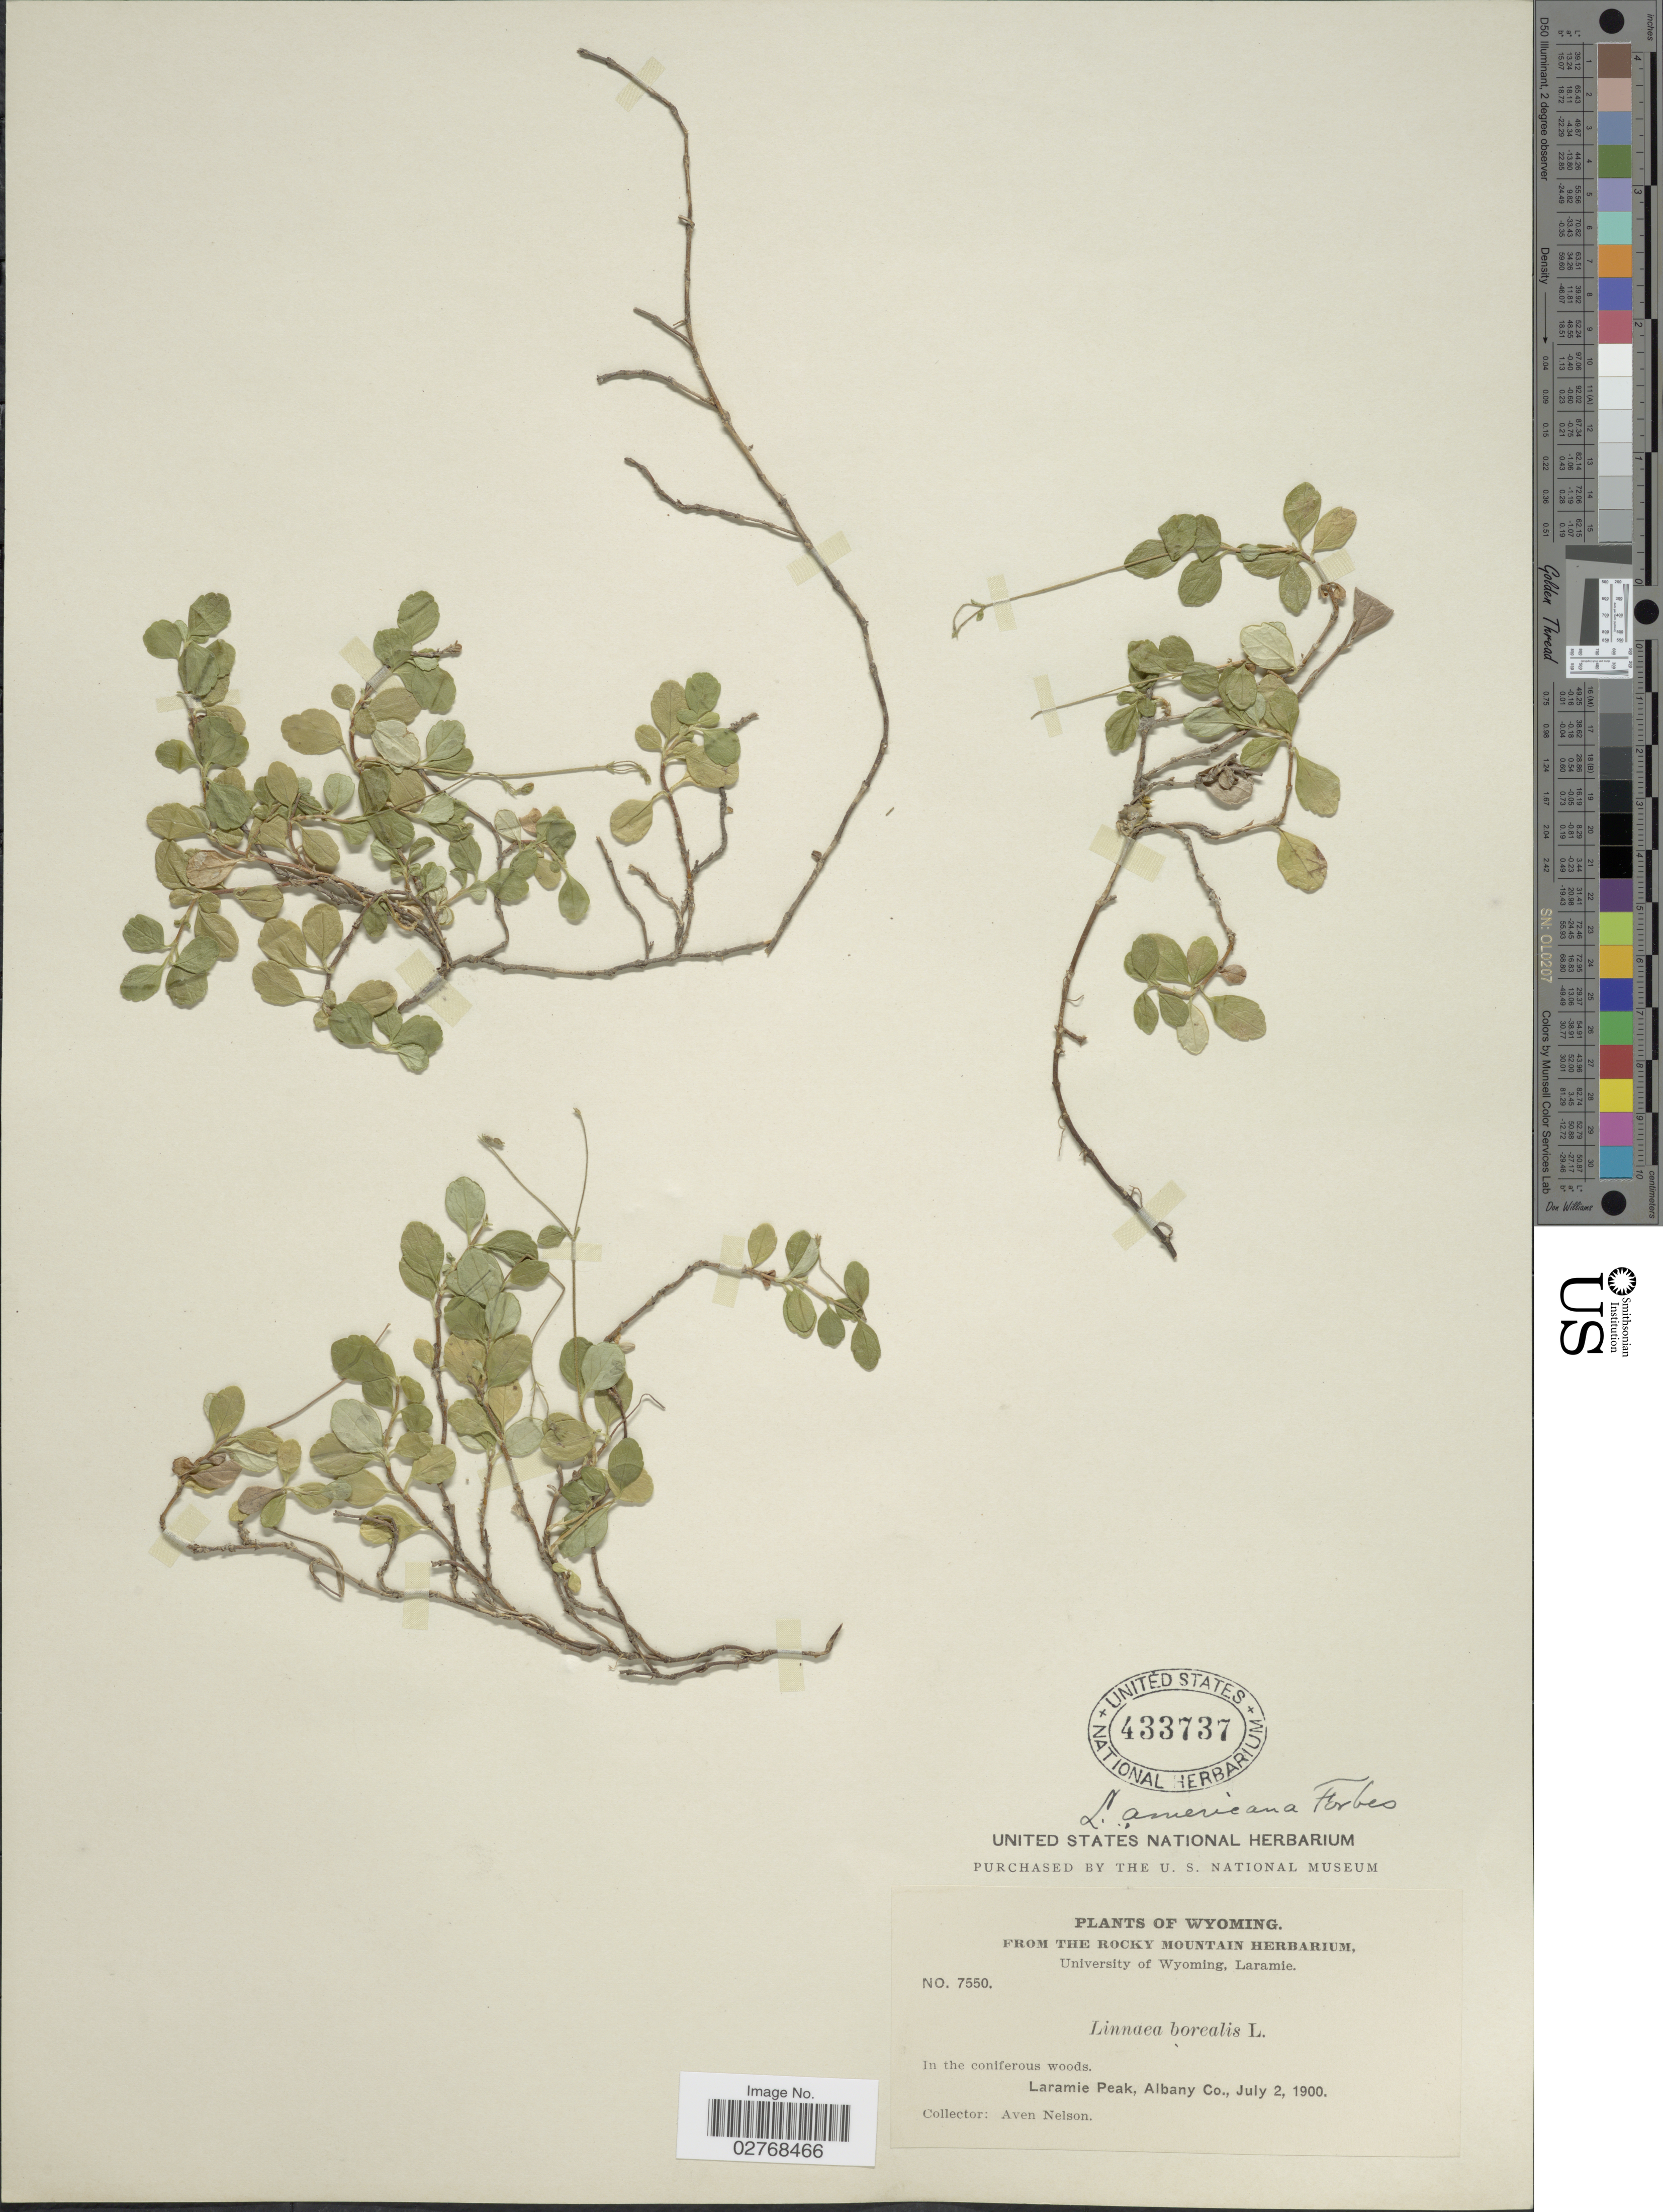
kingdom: Plantae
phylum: Tracheophyta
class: Magnoliopsida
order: Dipsacales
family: Caprifoliaceae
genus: Linnaea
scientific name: Linnaea borealis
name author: L.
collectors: A. Nelson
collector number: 7550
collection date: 1900-07-02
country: United States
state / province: Wyoming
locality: Laramie Peak, Albany Co.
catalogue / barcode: US 433737